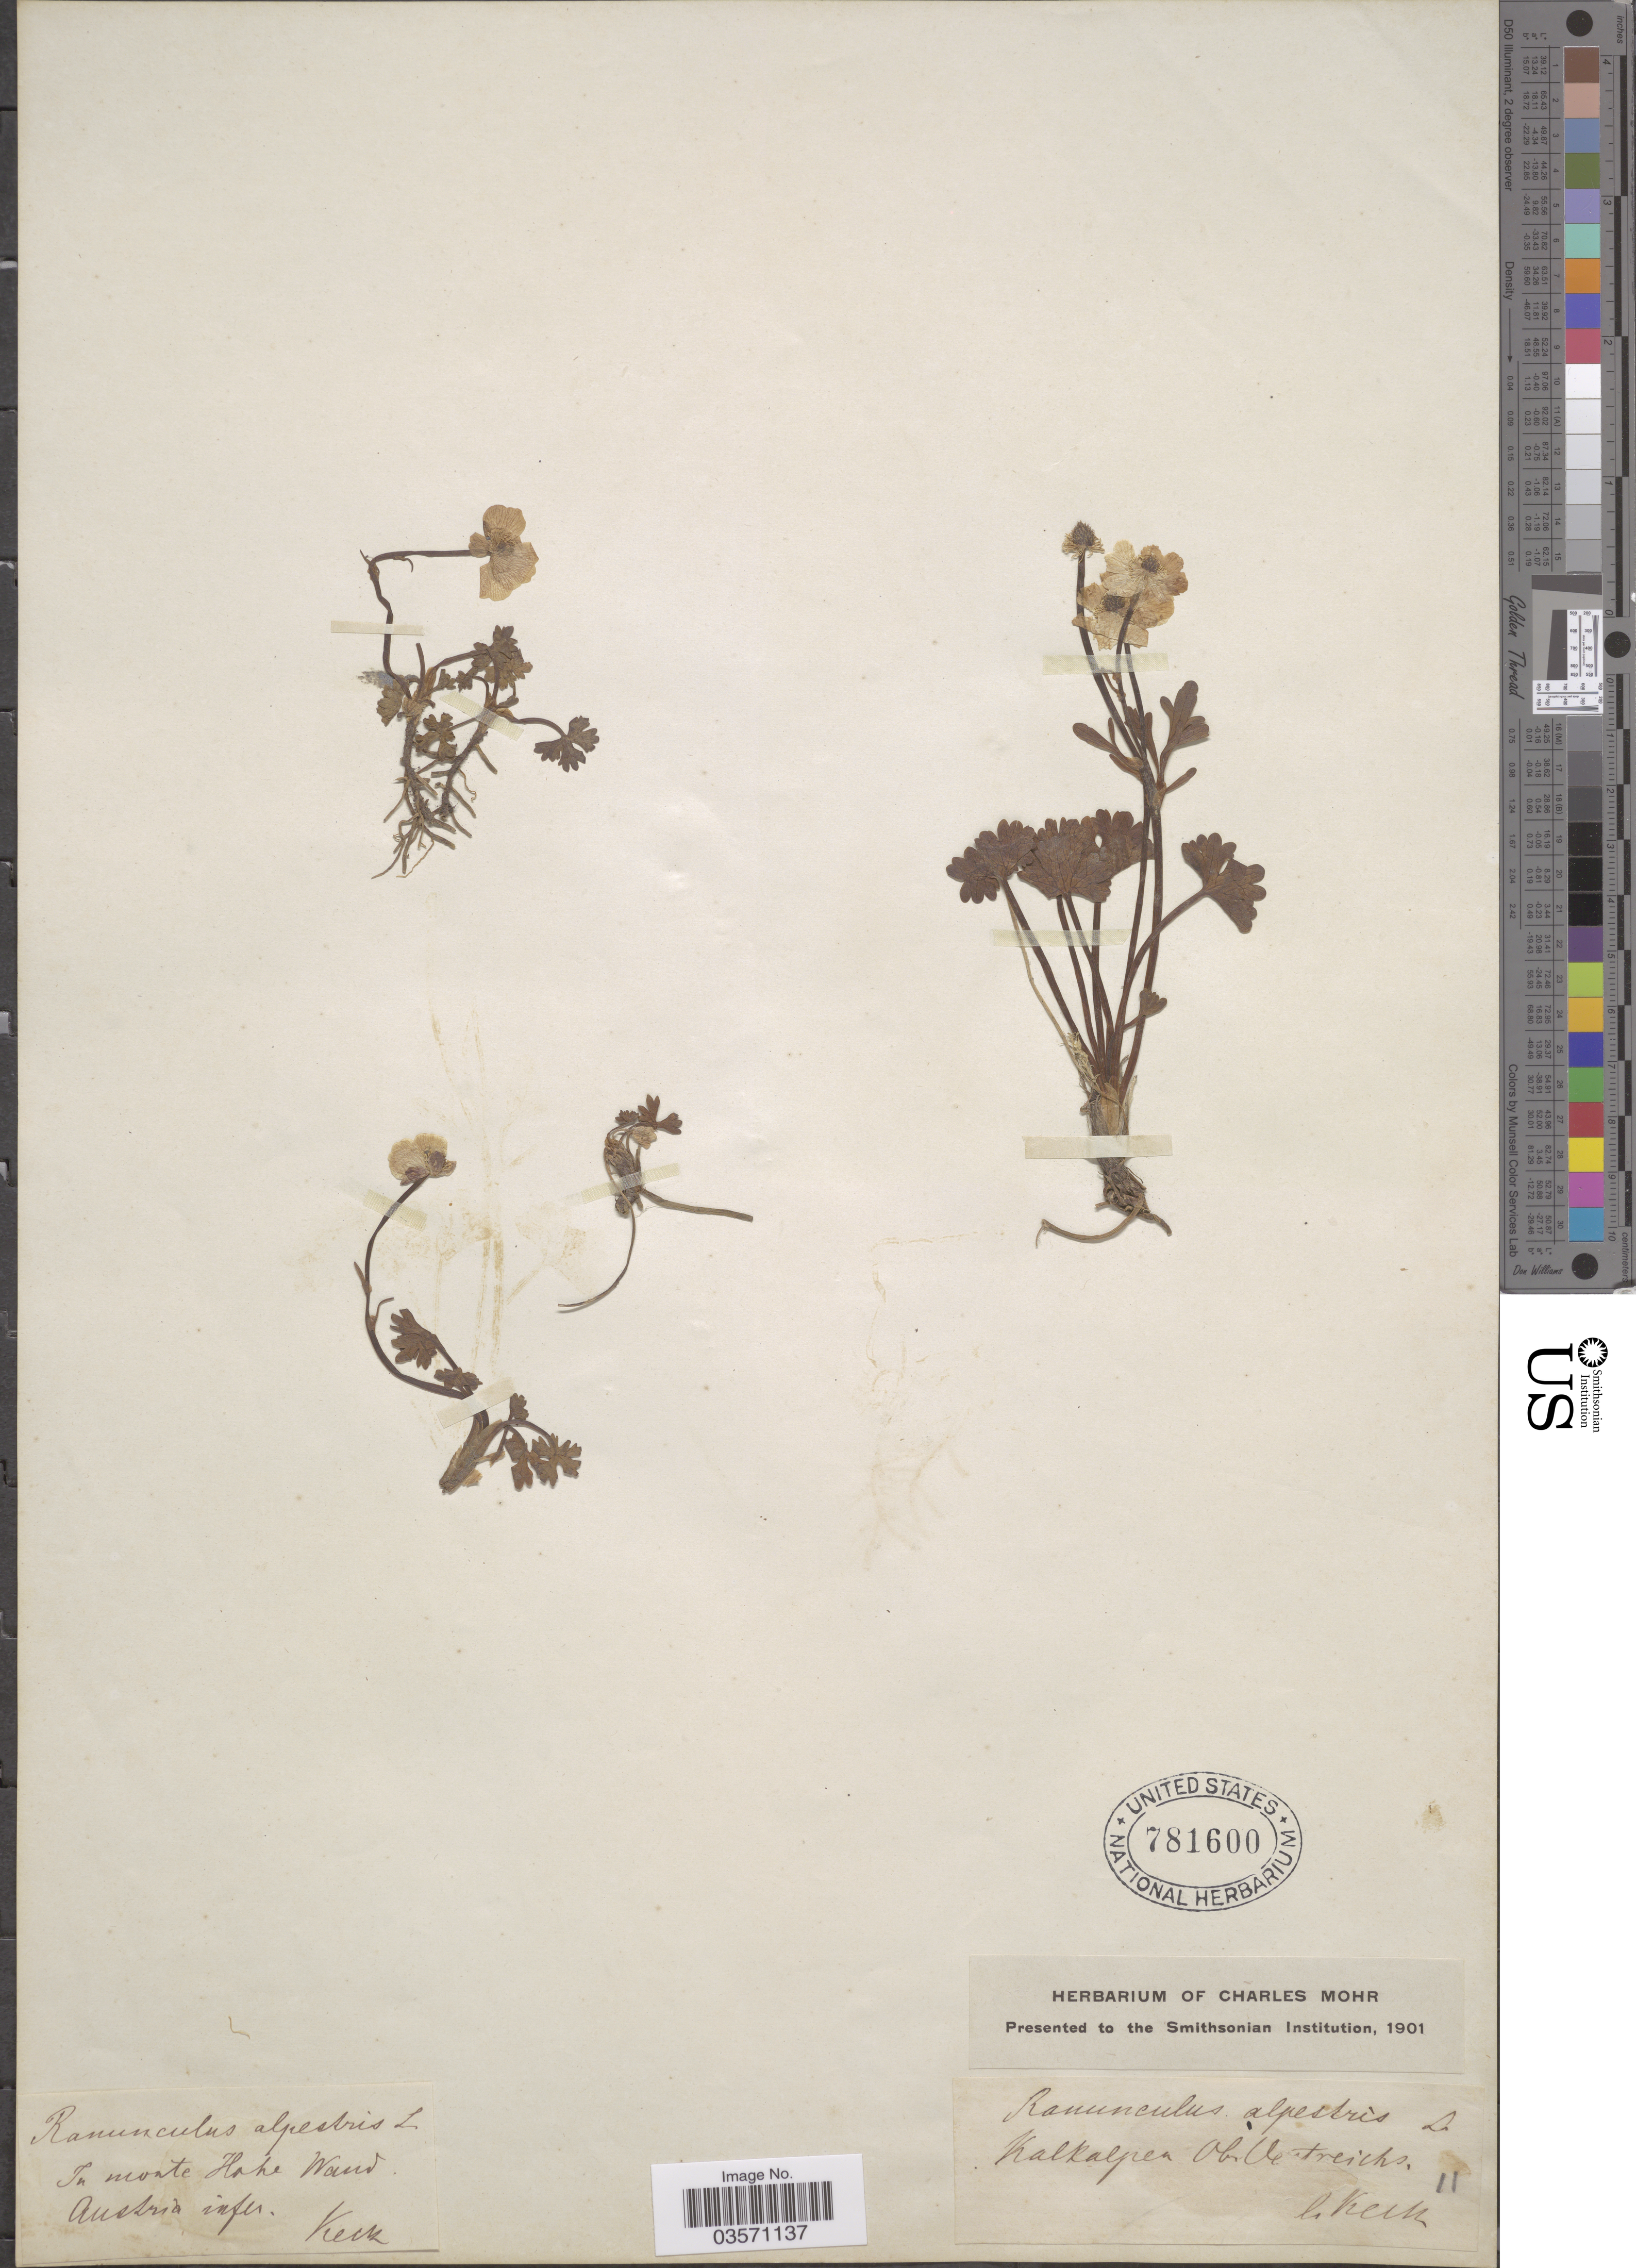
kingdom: Plantae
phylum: Tracheophyta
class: Magnoliopsida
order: Ranunculales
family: Ranunculaceae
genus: Ranunculus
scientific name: Ranunculus alpestris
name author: L.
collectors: -- Keck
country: Austria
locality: In monte Hohe Wand. Austria infer.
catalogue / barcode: US 781600